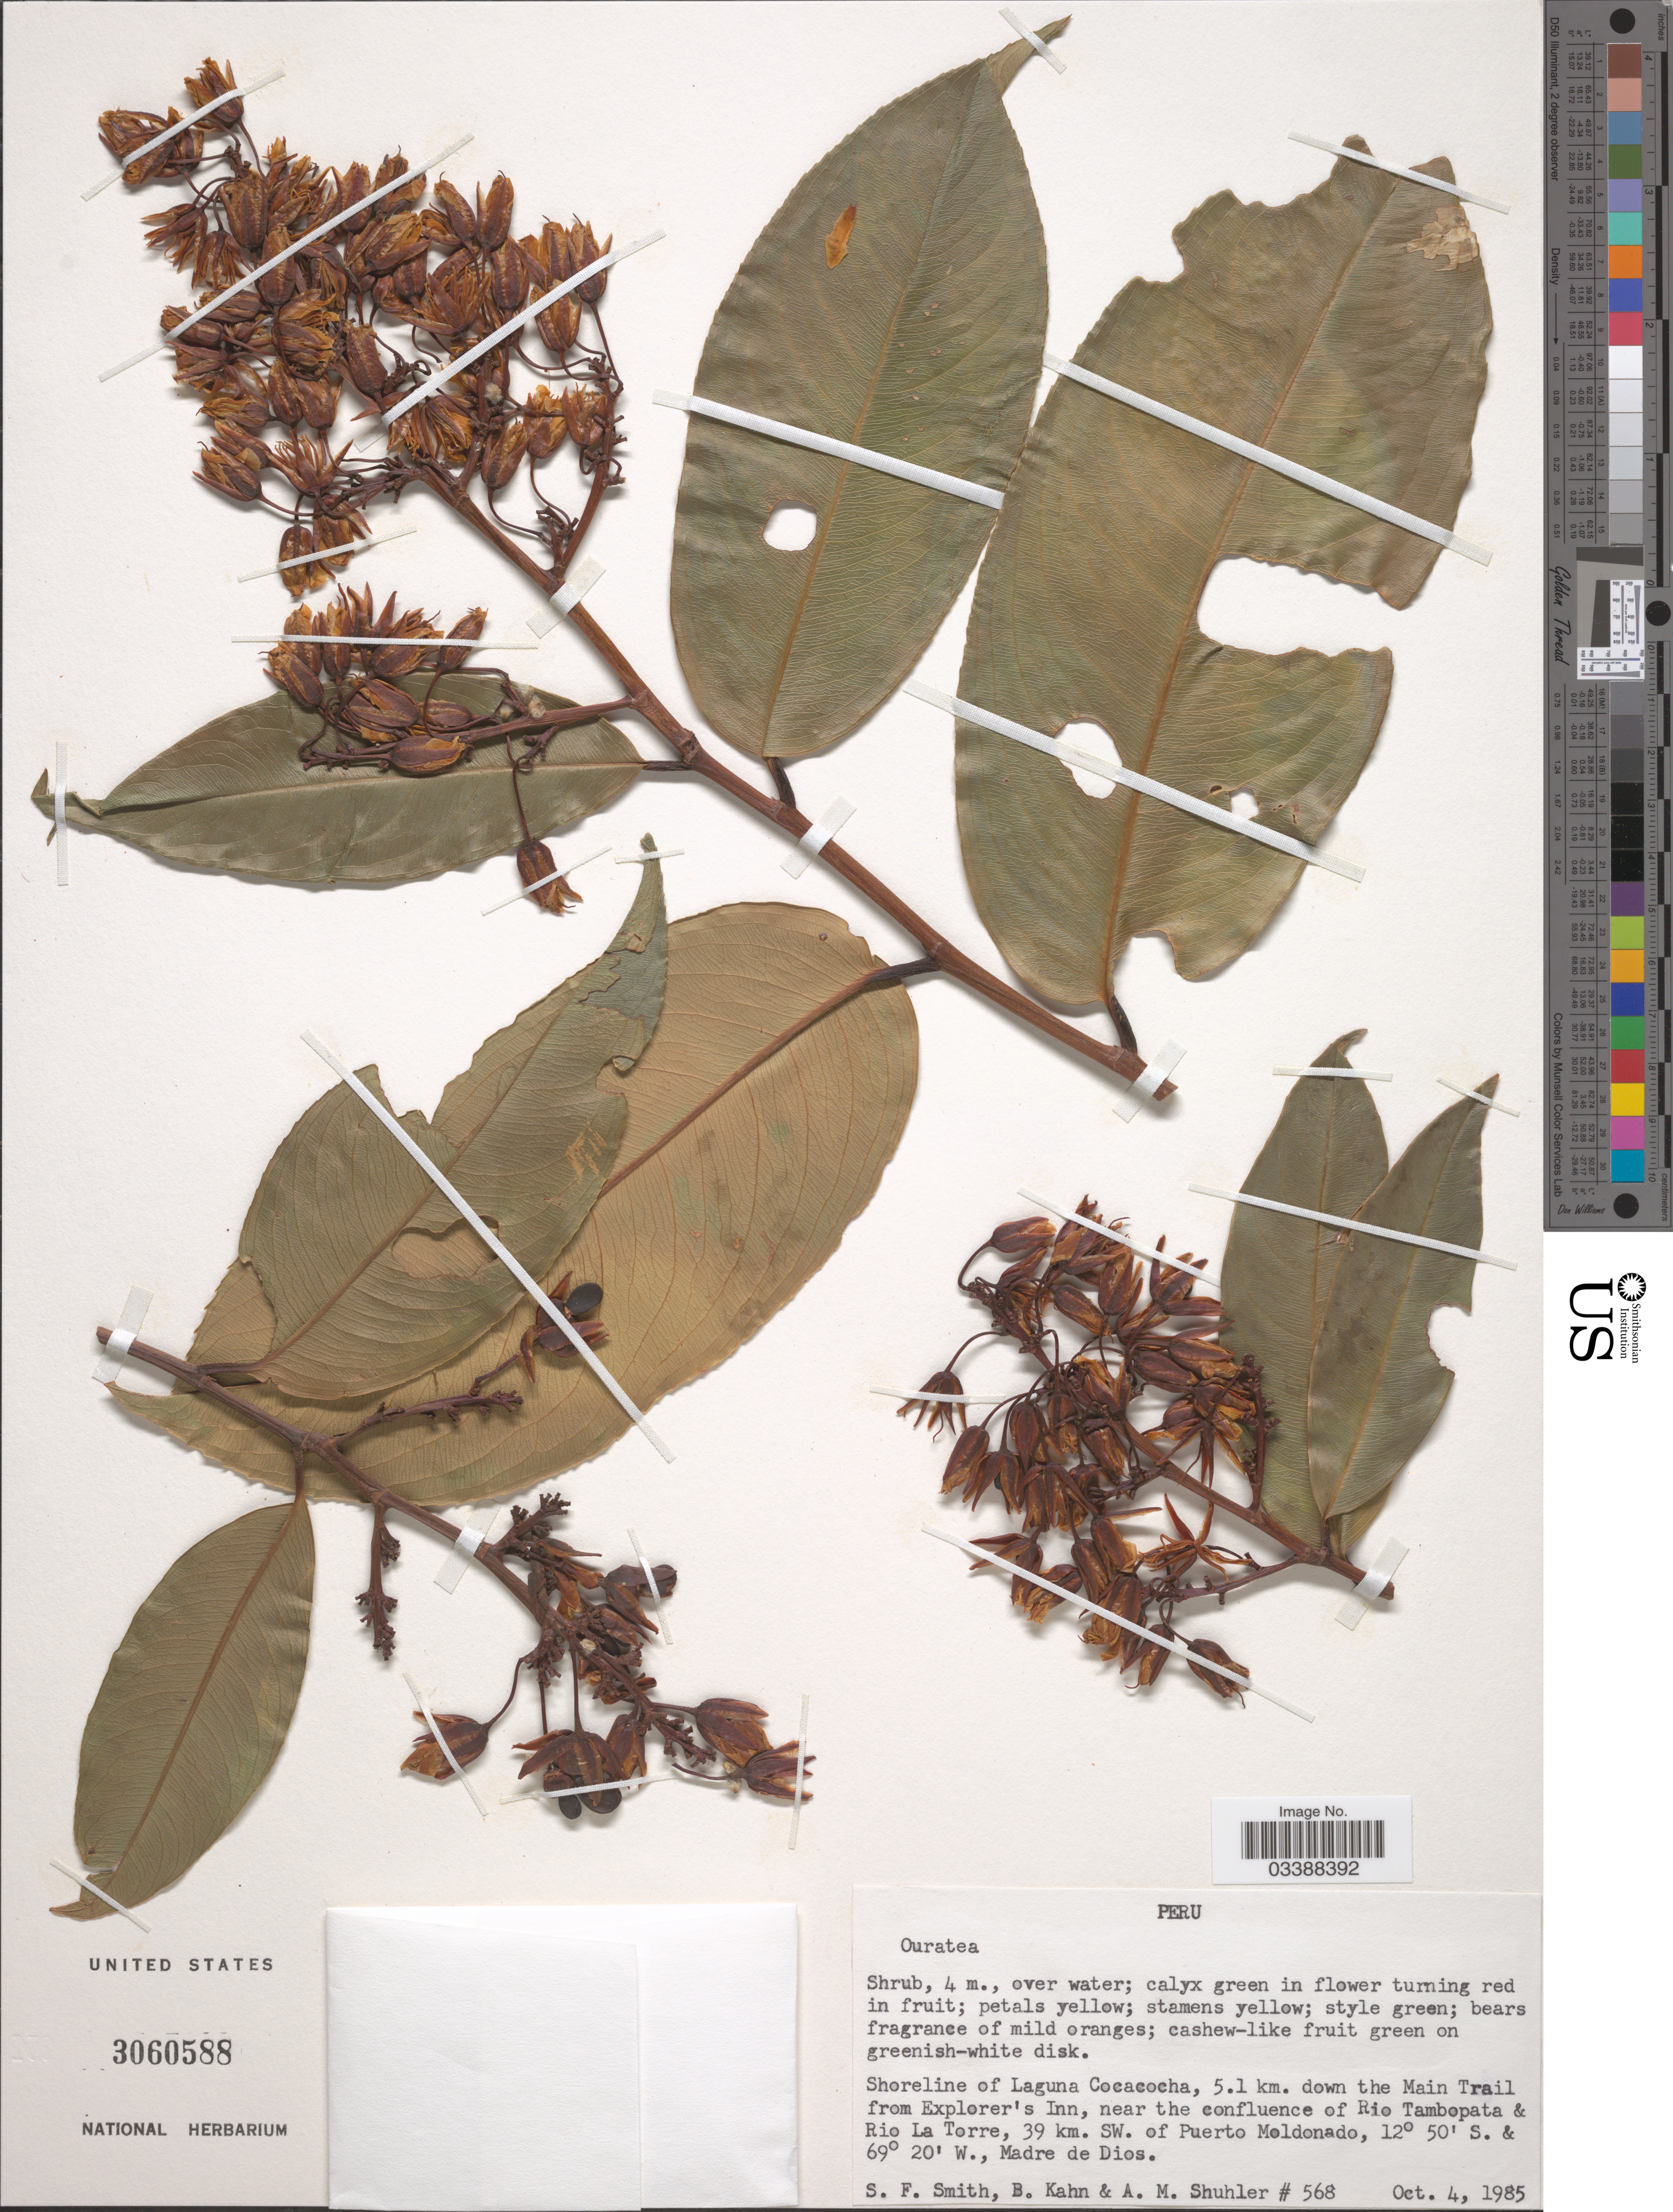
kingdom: Plantae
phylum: Tracheophyta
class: Magnoliopsida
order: Malpighiales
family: Ochnaceae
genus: Ouratea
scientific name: Ouratea sp.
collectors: S.F. Smith, B. Kahn & A. Shuhler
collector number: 568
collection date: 1985-10-04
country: Peru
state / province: Madre de Dios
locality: Shoreline of Laguna Cocaocha, 5.1 km. down the Main Trail from Explorer's Inn, near the confluence of Rio Tambopata & Rio La Torre, 39 km. SW. of Puerto Moldonado.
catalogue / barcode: US 3060588